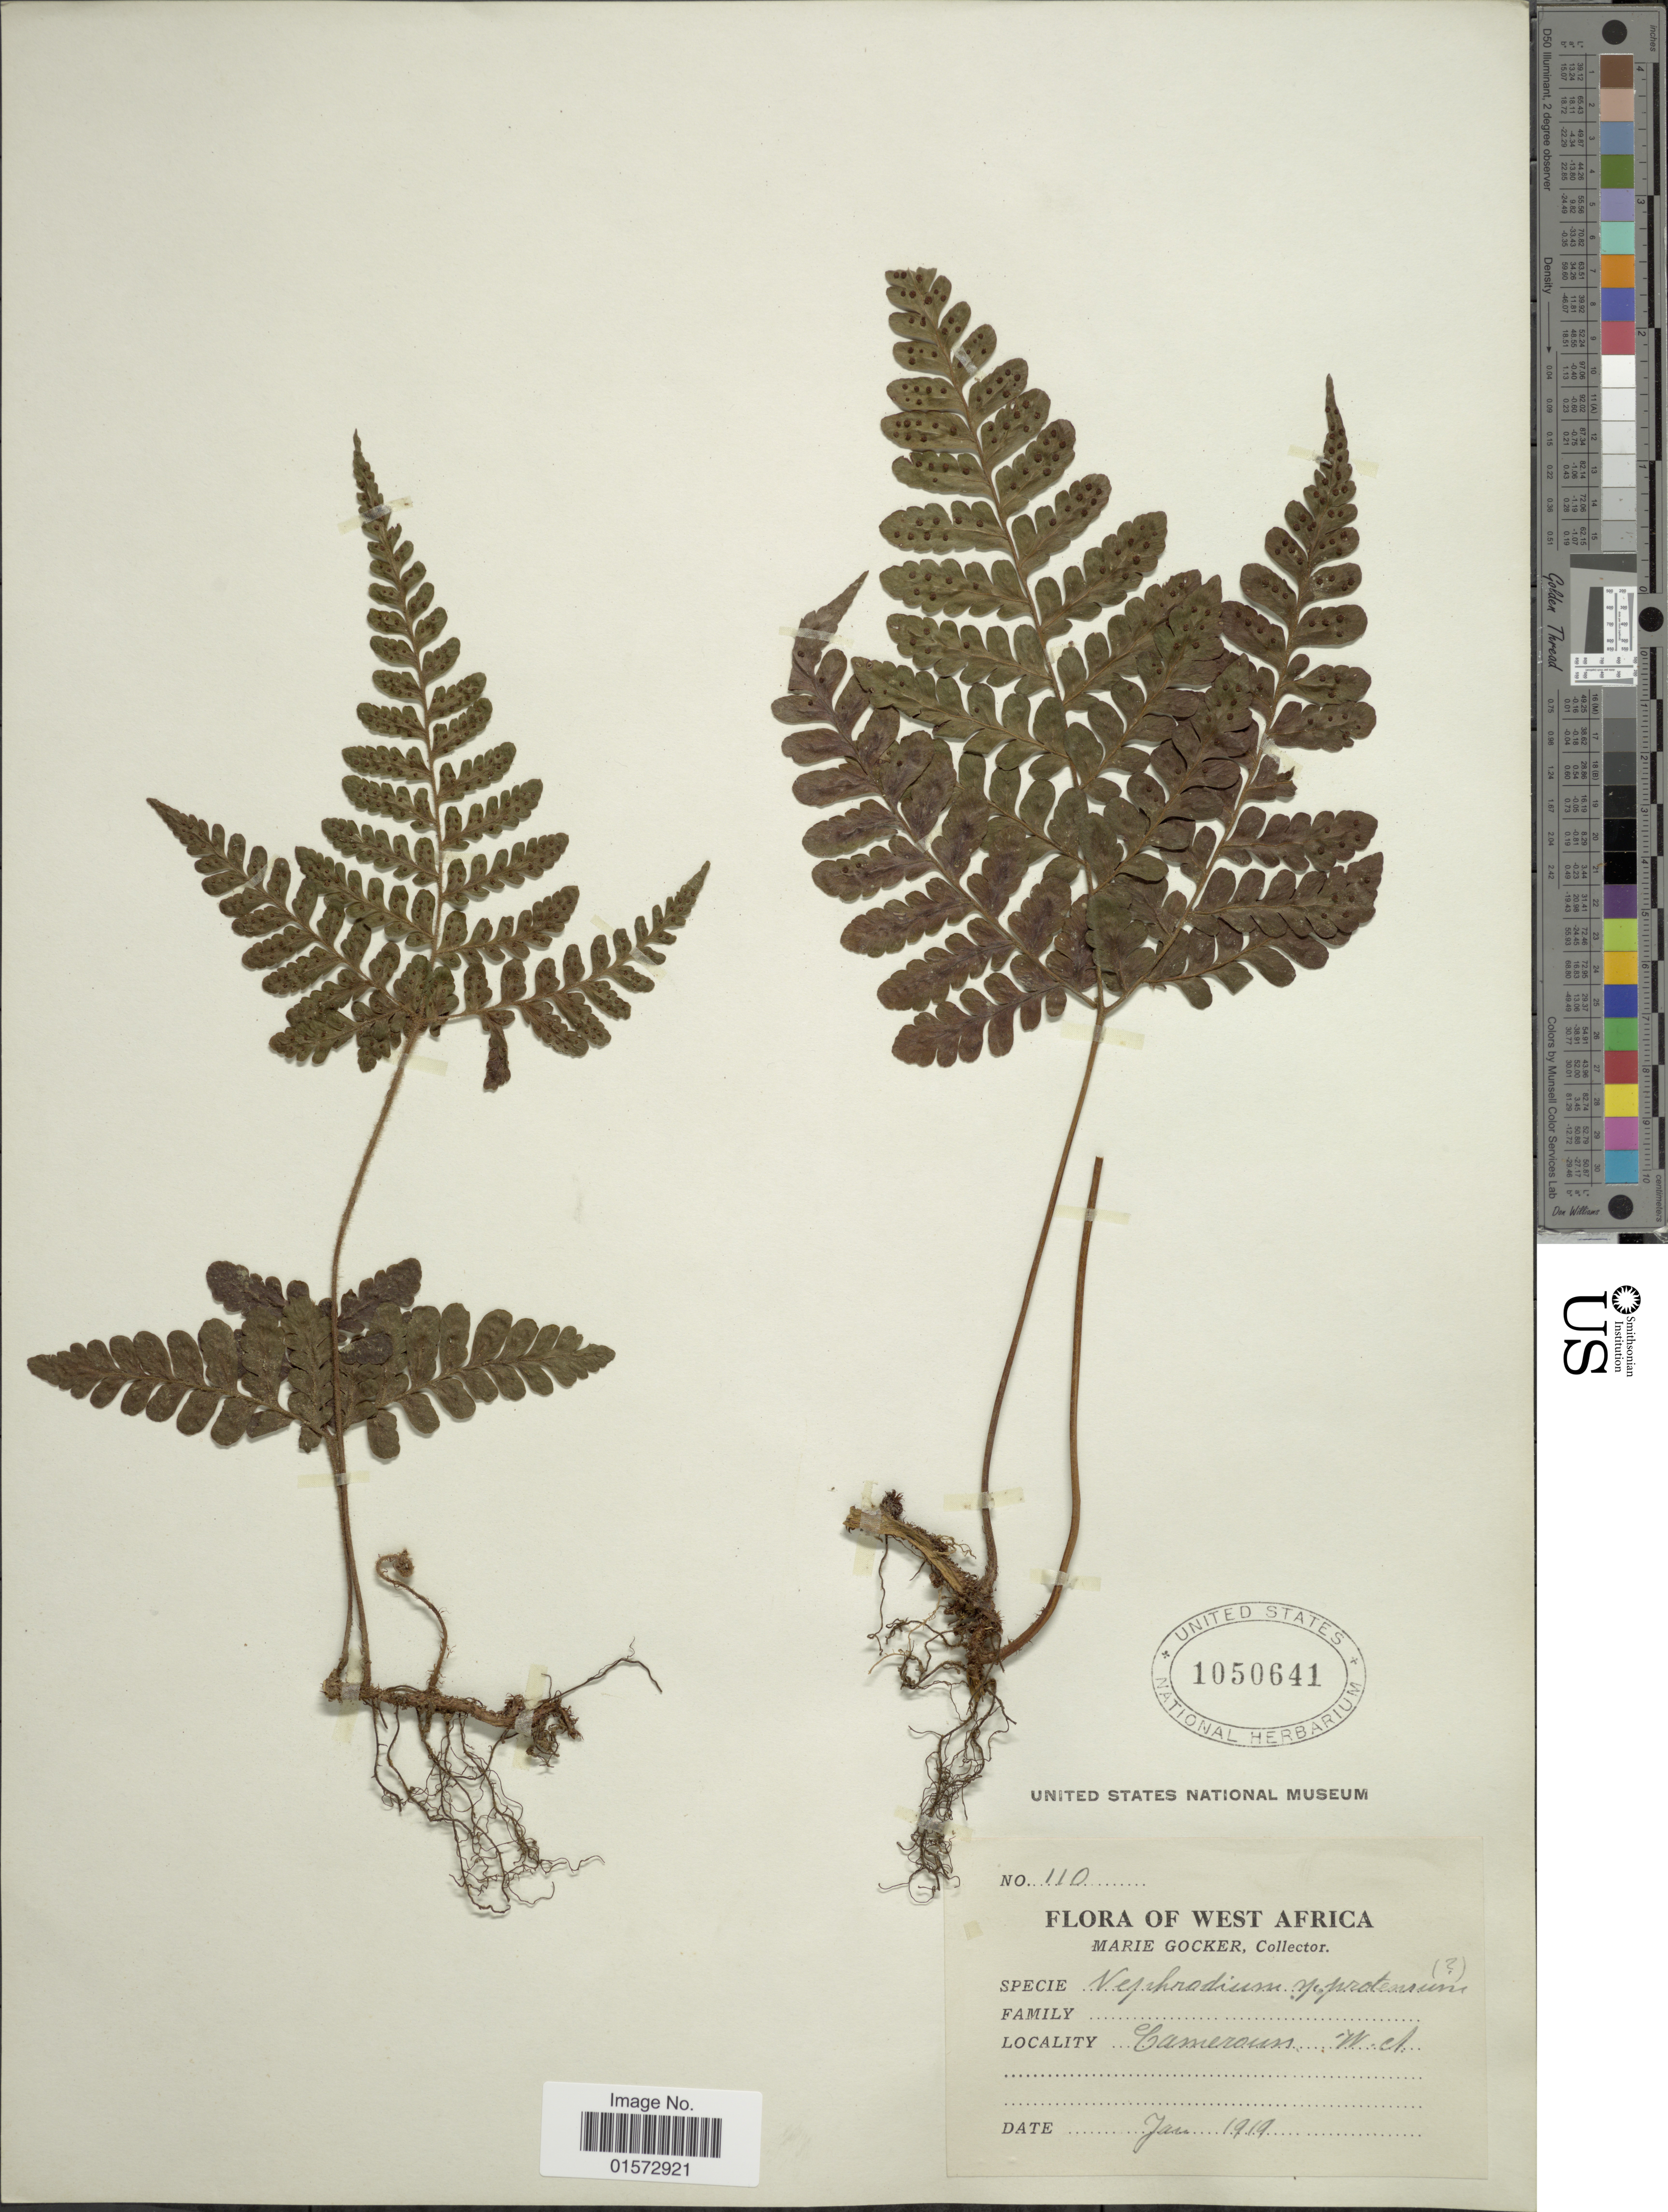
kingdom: Plantae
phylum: Tracheophyta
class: Polypodiopsida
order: Polypodiales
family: Tectariaceae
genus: Triplophyllum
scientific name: Triplophyllum subquinquefidum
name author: (P. Beauv.) Pic. Serm.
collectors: M. Gocker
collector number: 110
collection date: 1919-01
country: Cameroon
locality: West Africa, W. et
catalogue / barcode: US 1050641